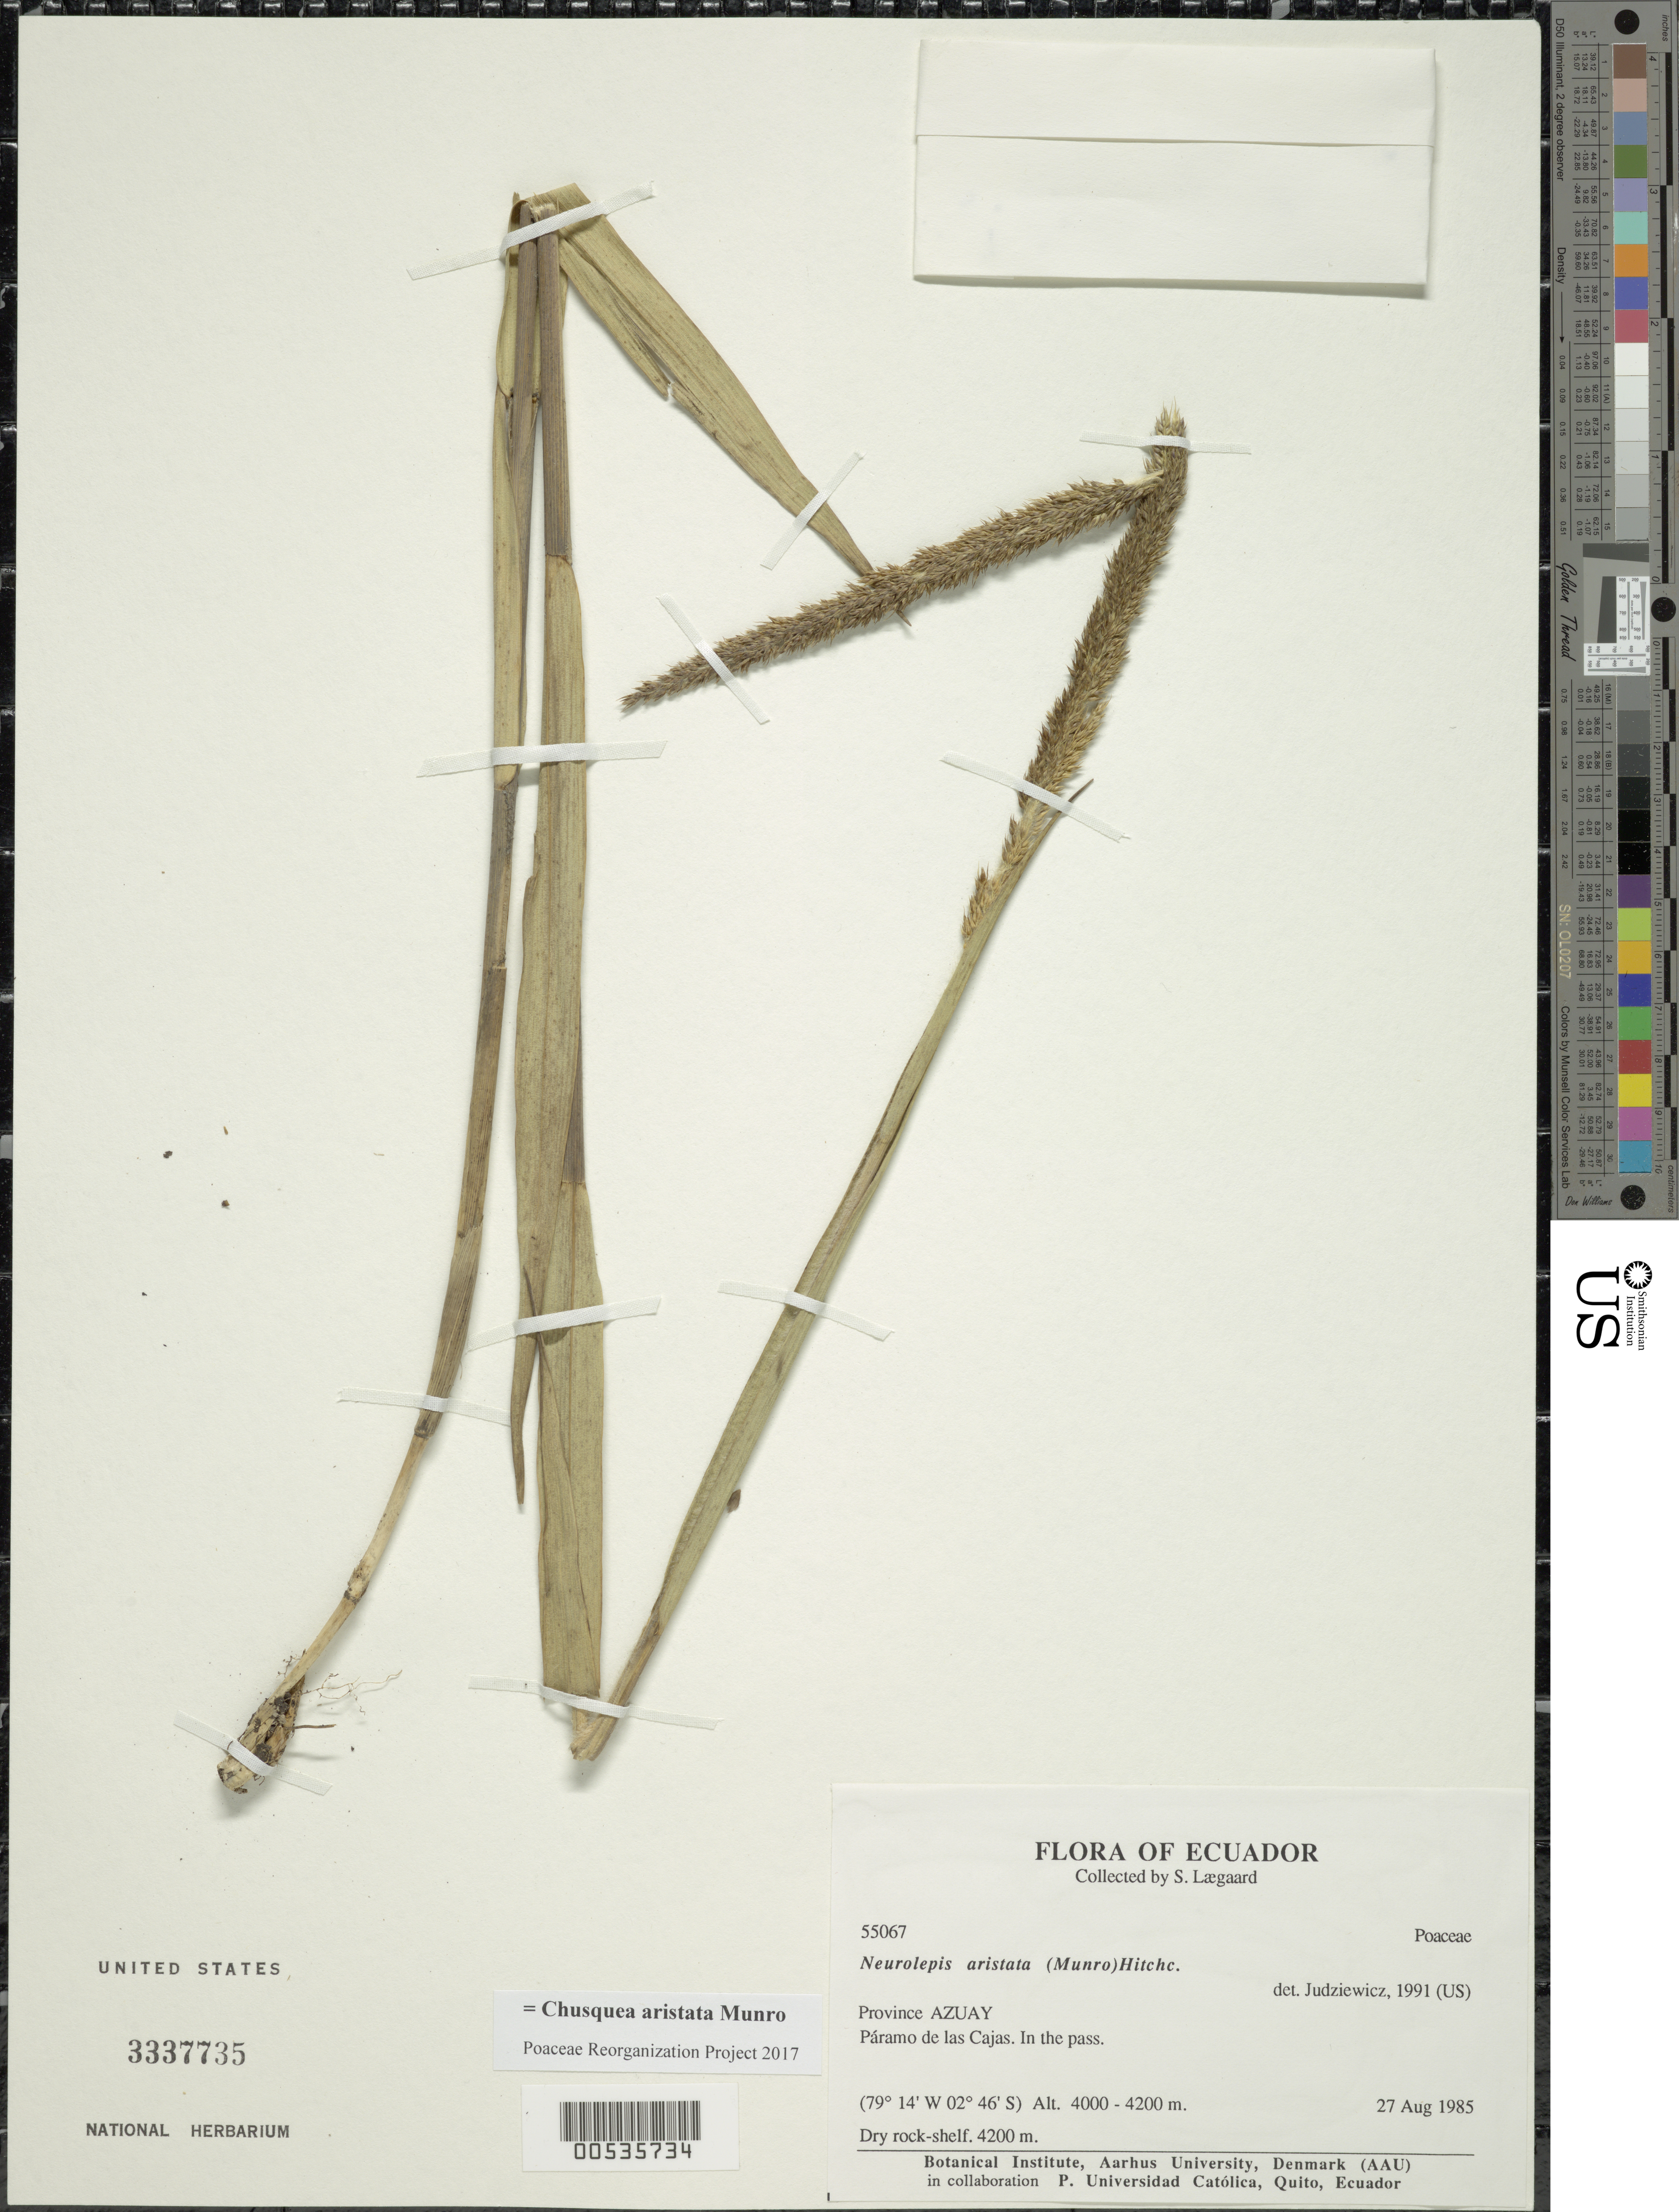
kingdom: Plantae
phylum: Tracheophyta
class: Liliopsida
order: Poales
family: Poaceae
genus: Chusquea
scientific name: Chusquea aristata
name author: Munro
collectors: S. Lægaard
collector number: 55067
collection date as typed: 27 Aug 1985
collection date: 1985-08-27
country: Ecuador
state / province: Azuay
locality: Paramo de las Cajas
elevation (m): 4000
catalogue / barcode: US 3337735